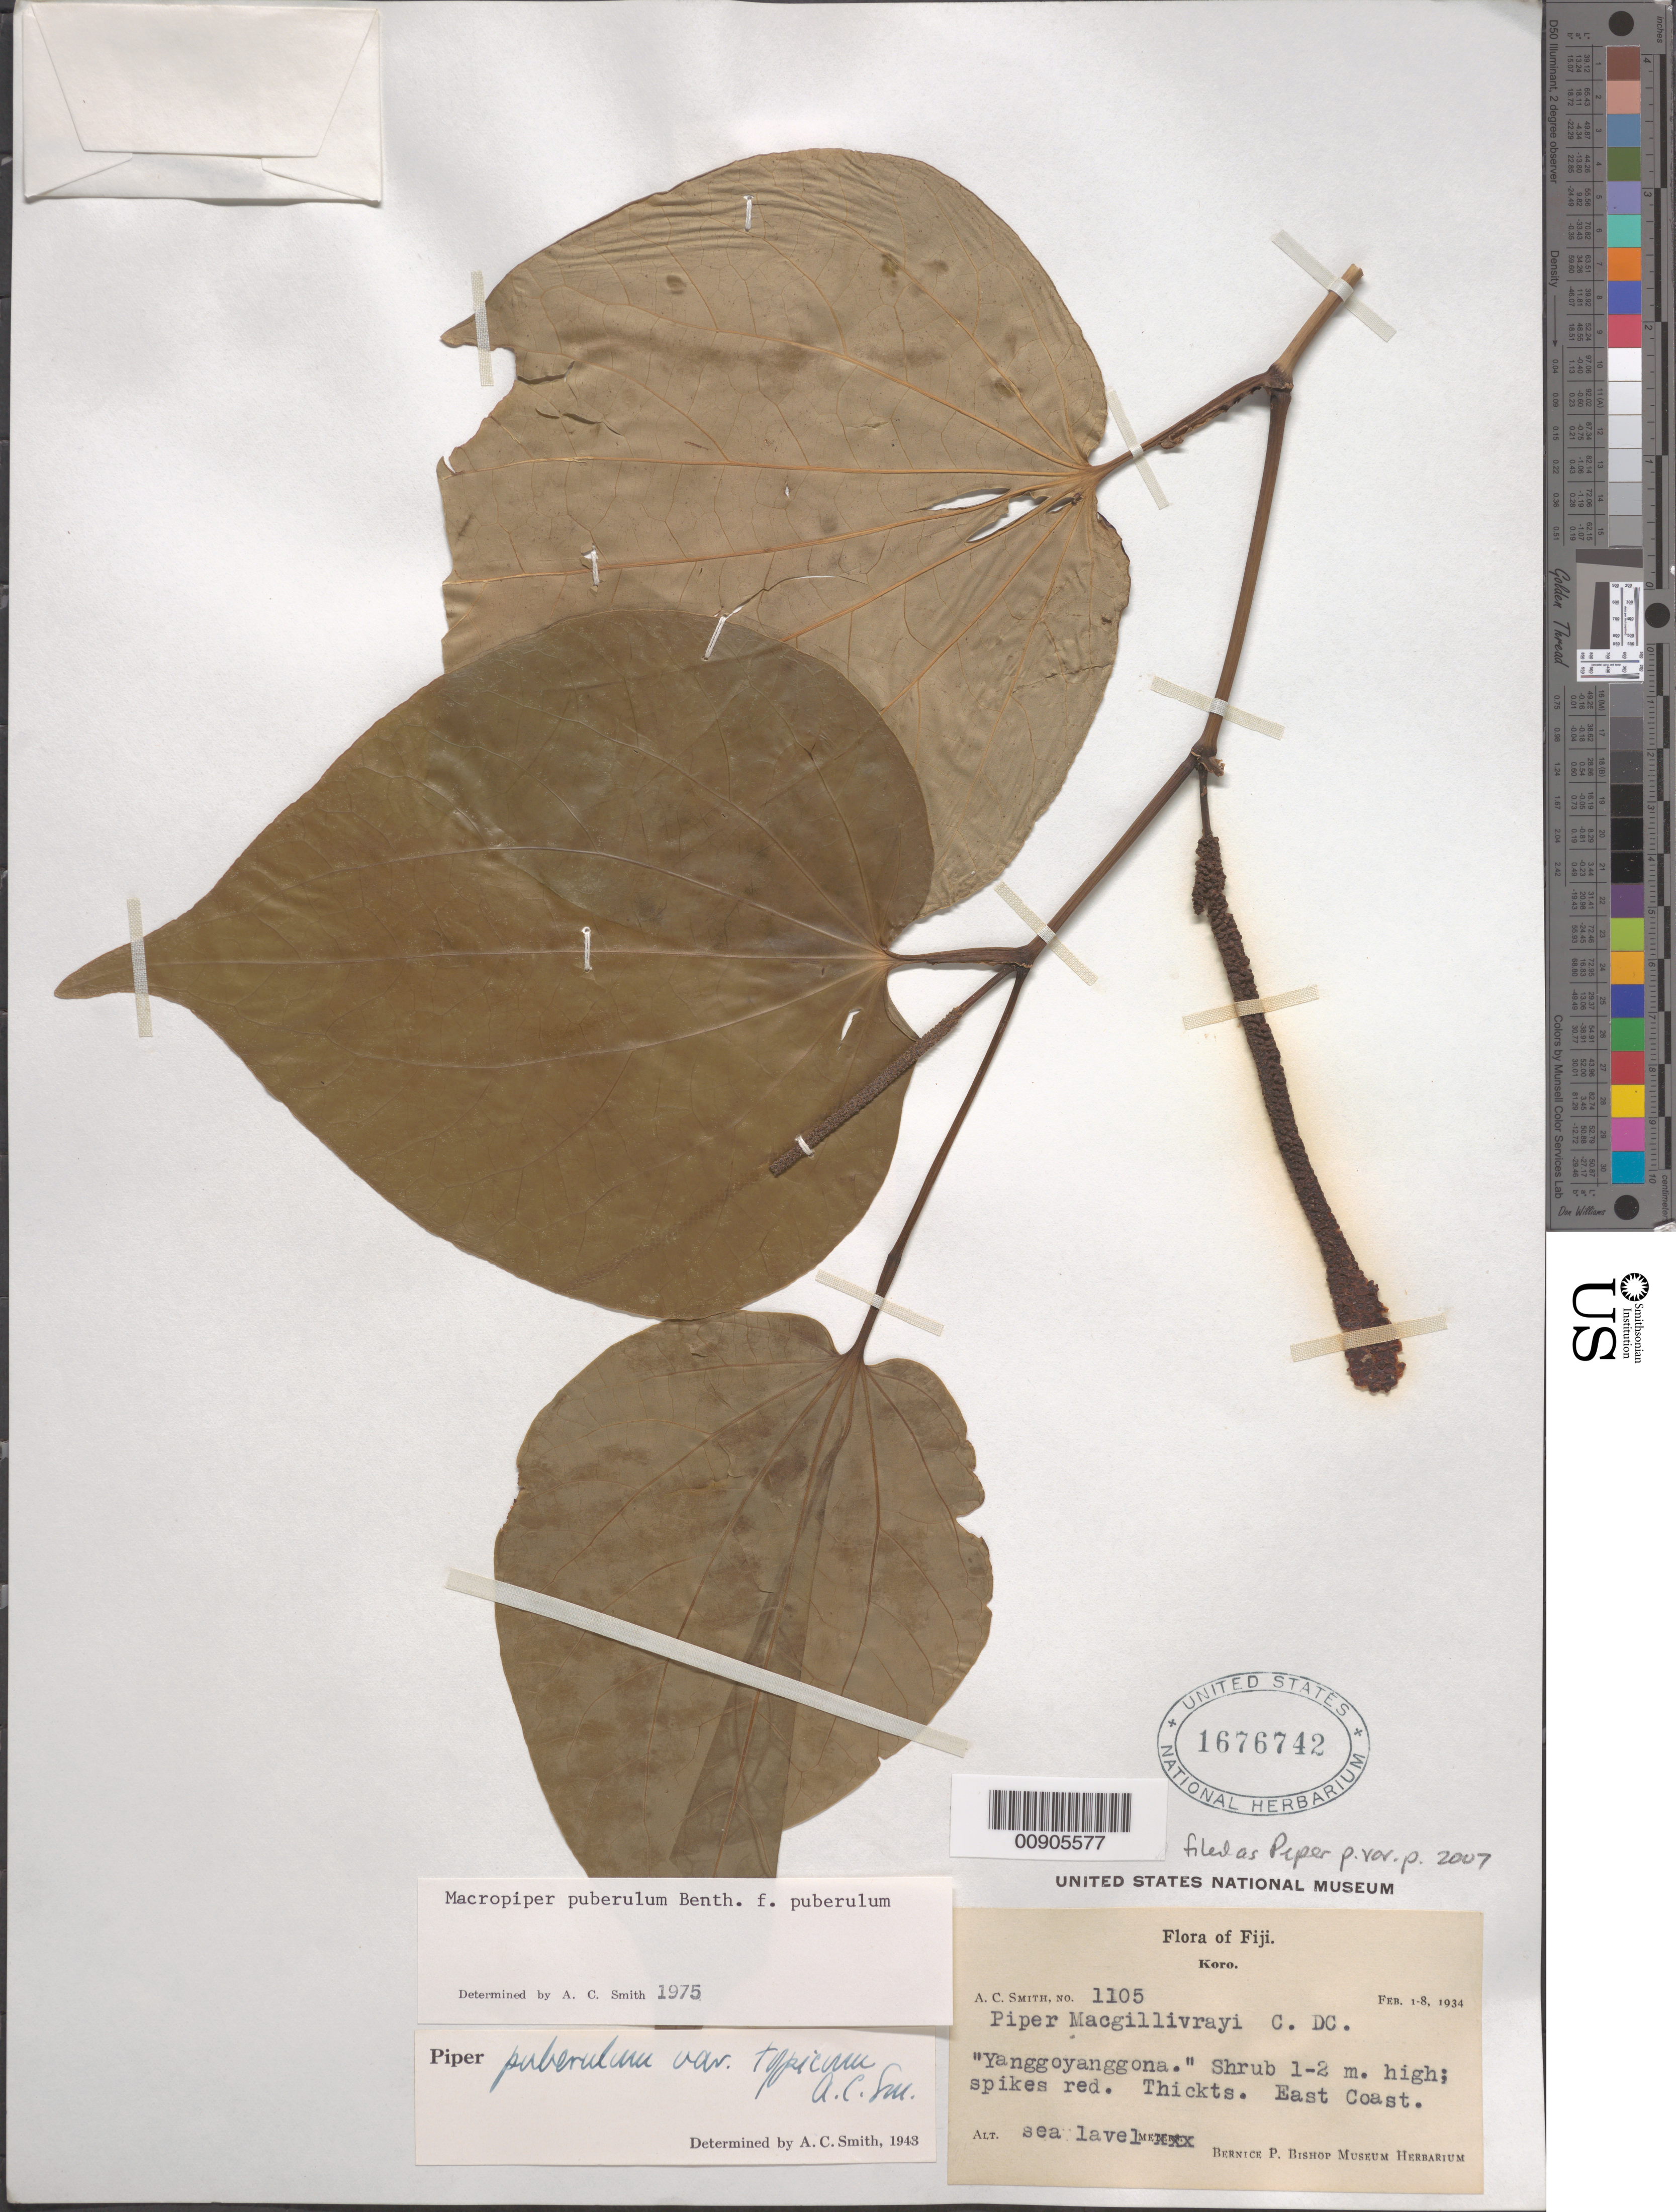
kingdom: Plantae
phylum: Tracheophyta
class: Magnoliopsida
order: Piperales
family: Piperaceae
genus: Piper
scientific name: Piper puberulum var. puberulum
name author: (Benth.) Benth.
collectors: C. A. Smith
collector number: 1105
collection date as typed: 01 Feb 1934 to 08 Feb 1934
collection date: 1934-02-01/1934-02-08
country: Fiji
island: Koro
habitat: Thickets. East Coast.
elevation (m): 0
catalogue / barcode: US 1676742